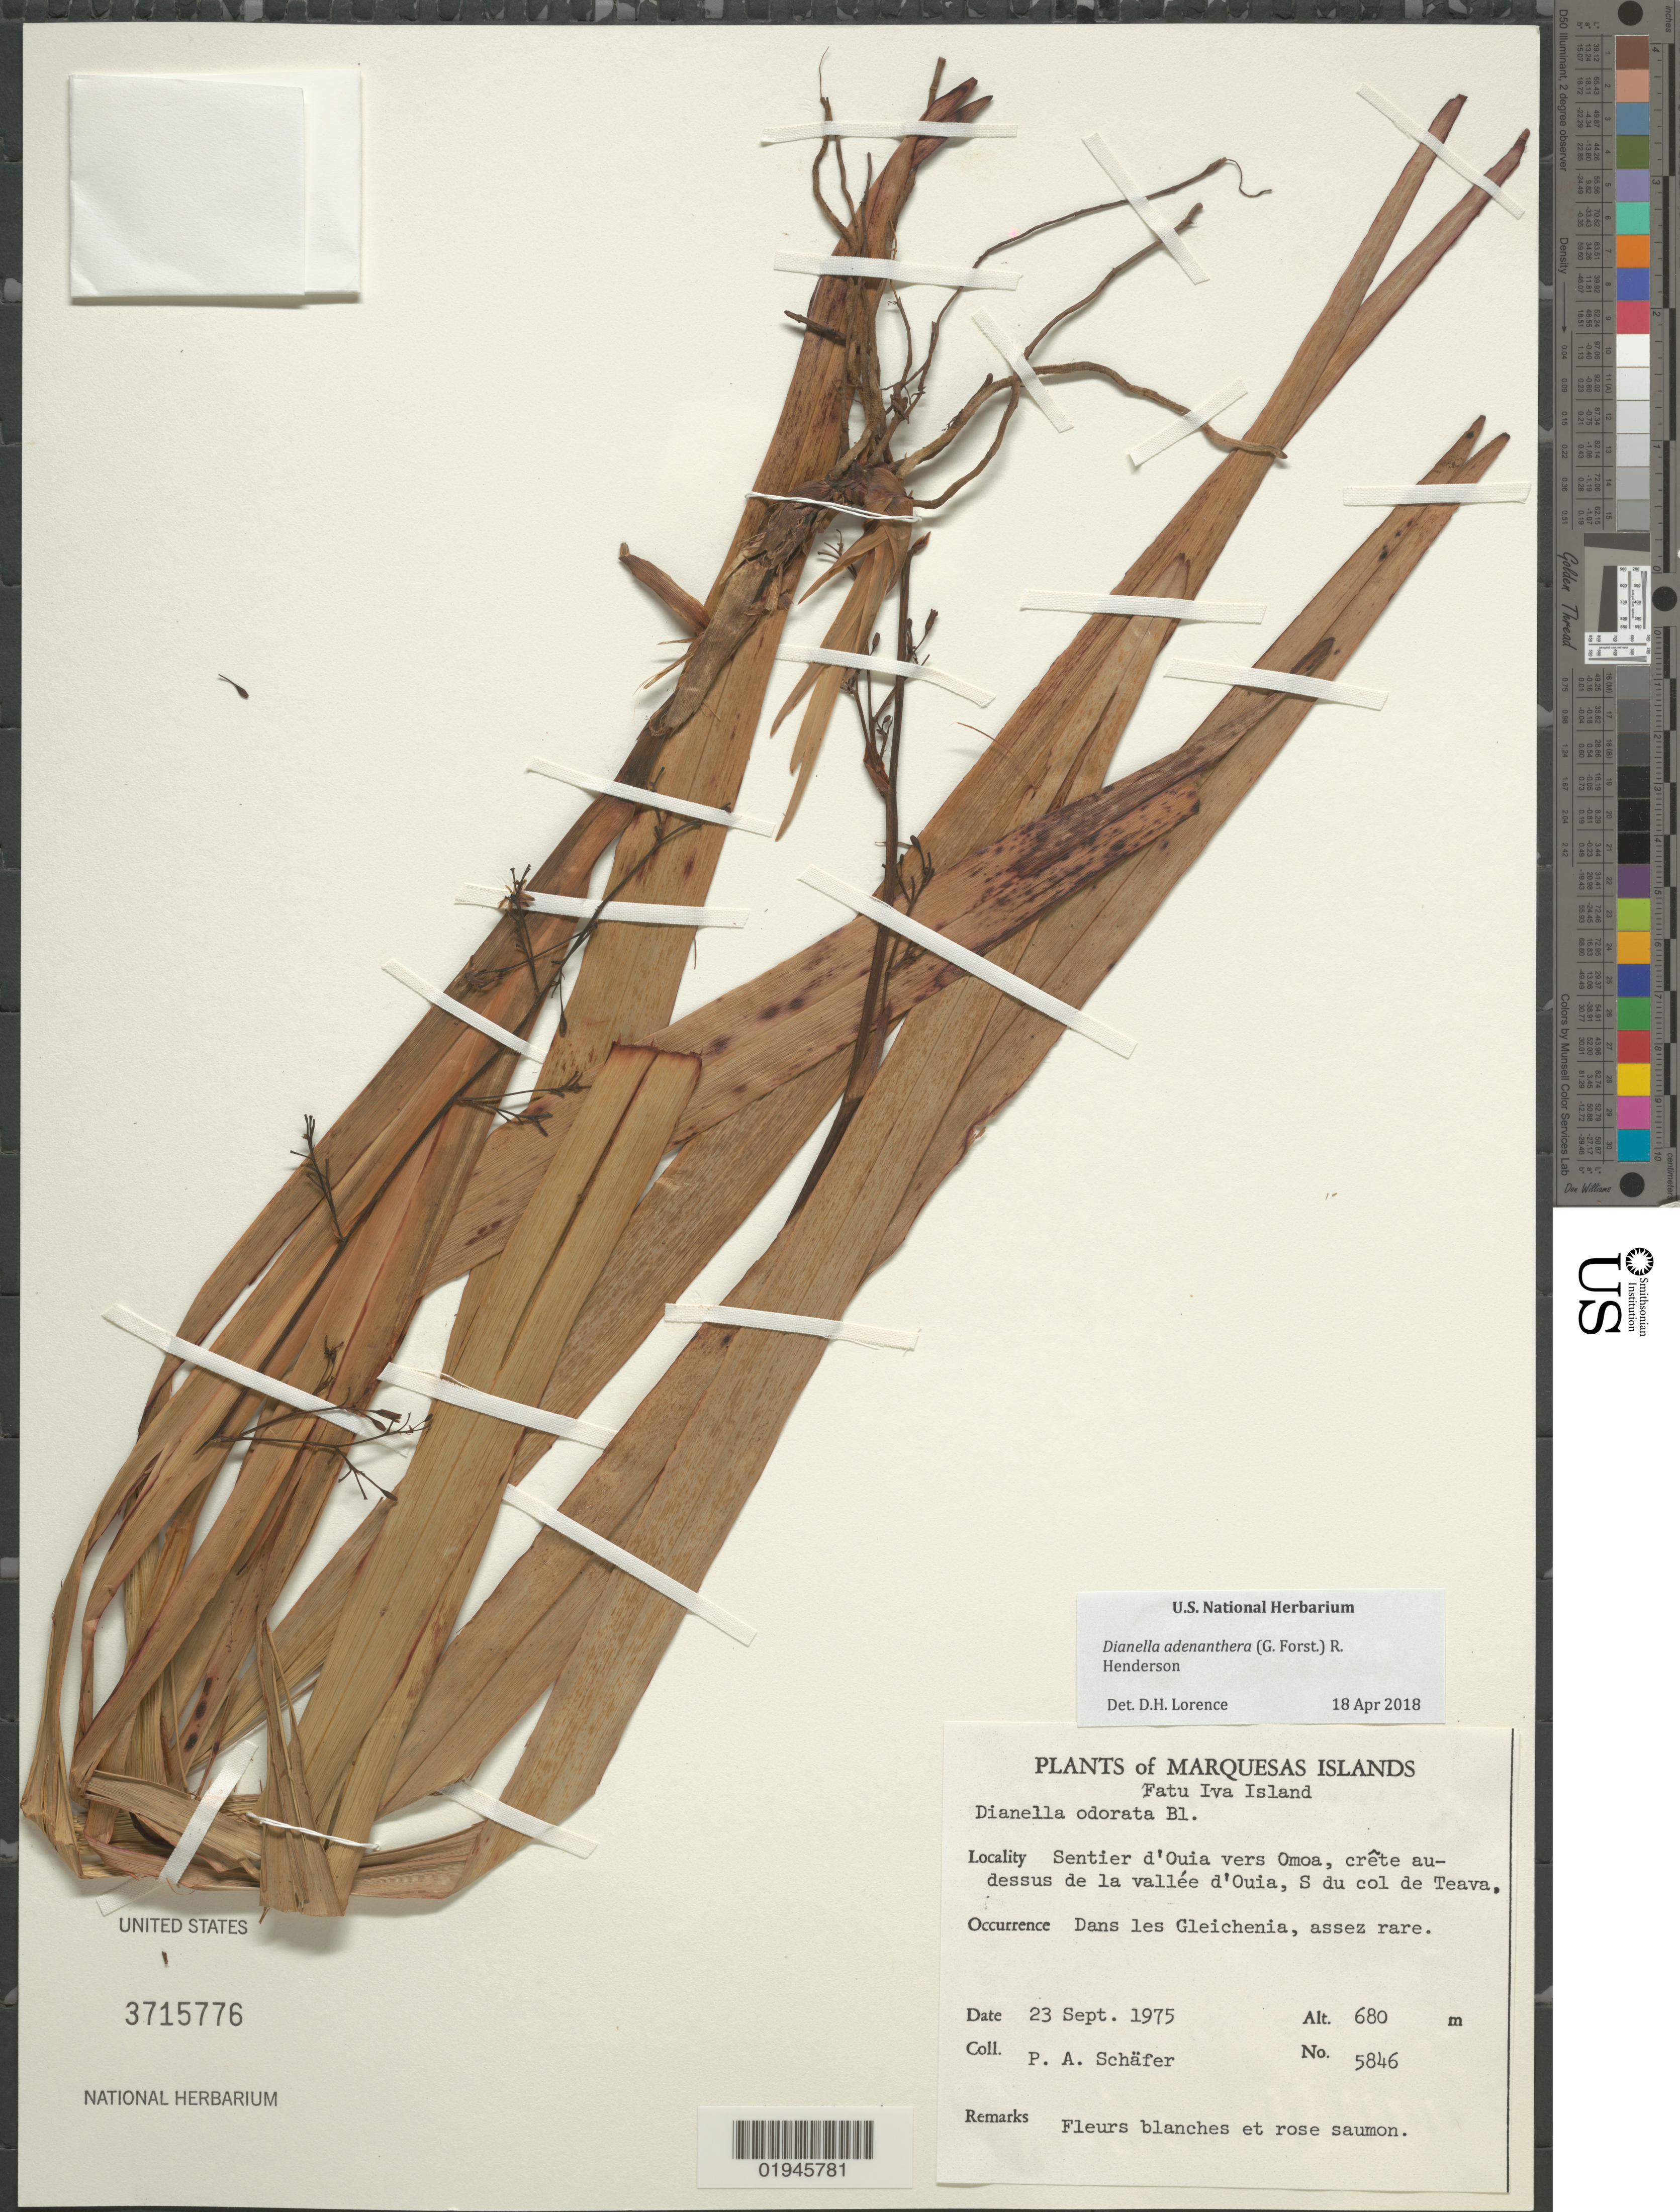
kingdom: Plantae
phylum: Tracheophyta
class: Liliopsida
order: Asparagales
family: Asphodelaceae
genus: Dianella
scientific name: Dianella adenanthera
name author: (G. Forst.) R.J.F. Hend.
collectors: P. A. Schäfer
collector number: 5846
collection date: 1975-09-23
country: French Polynesia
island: Fatu Hiva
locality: Sentier d'Ouia vers 'Omo'a, crête au-dessus de la vallée d'Ouia, S du col de Teava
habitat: Dans les Gleichenia; assez rare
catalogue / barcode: US 3715776